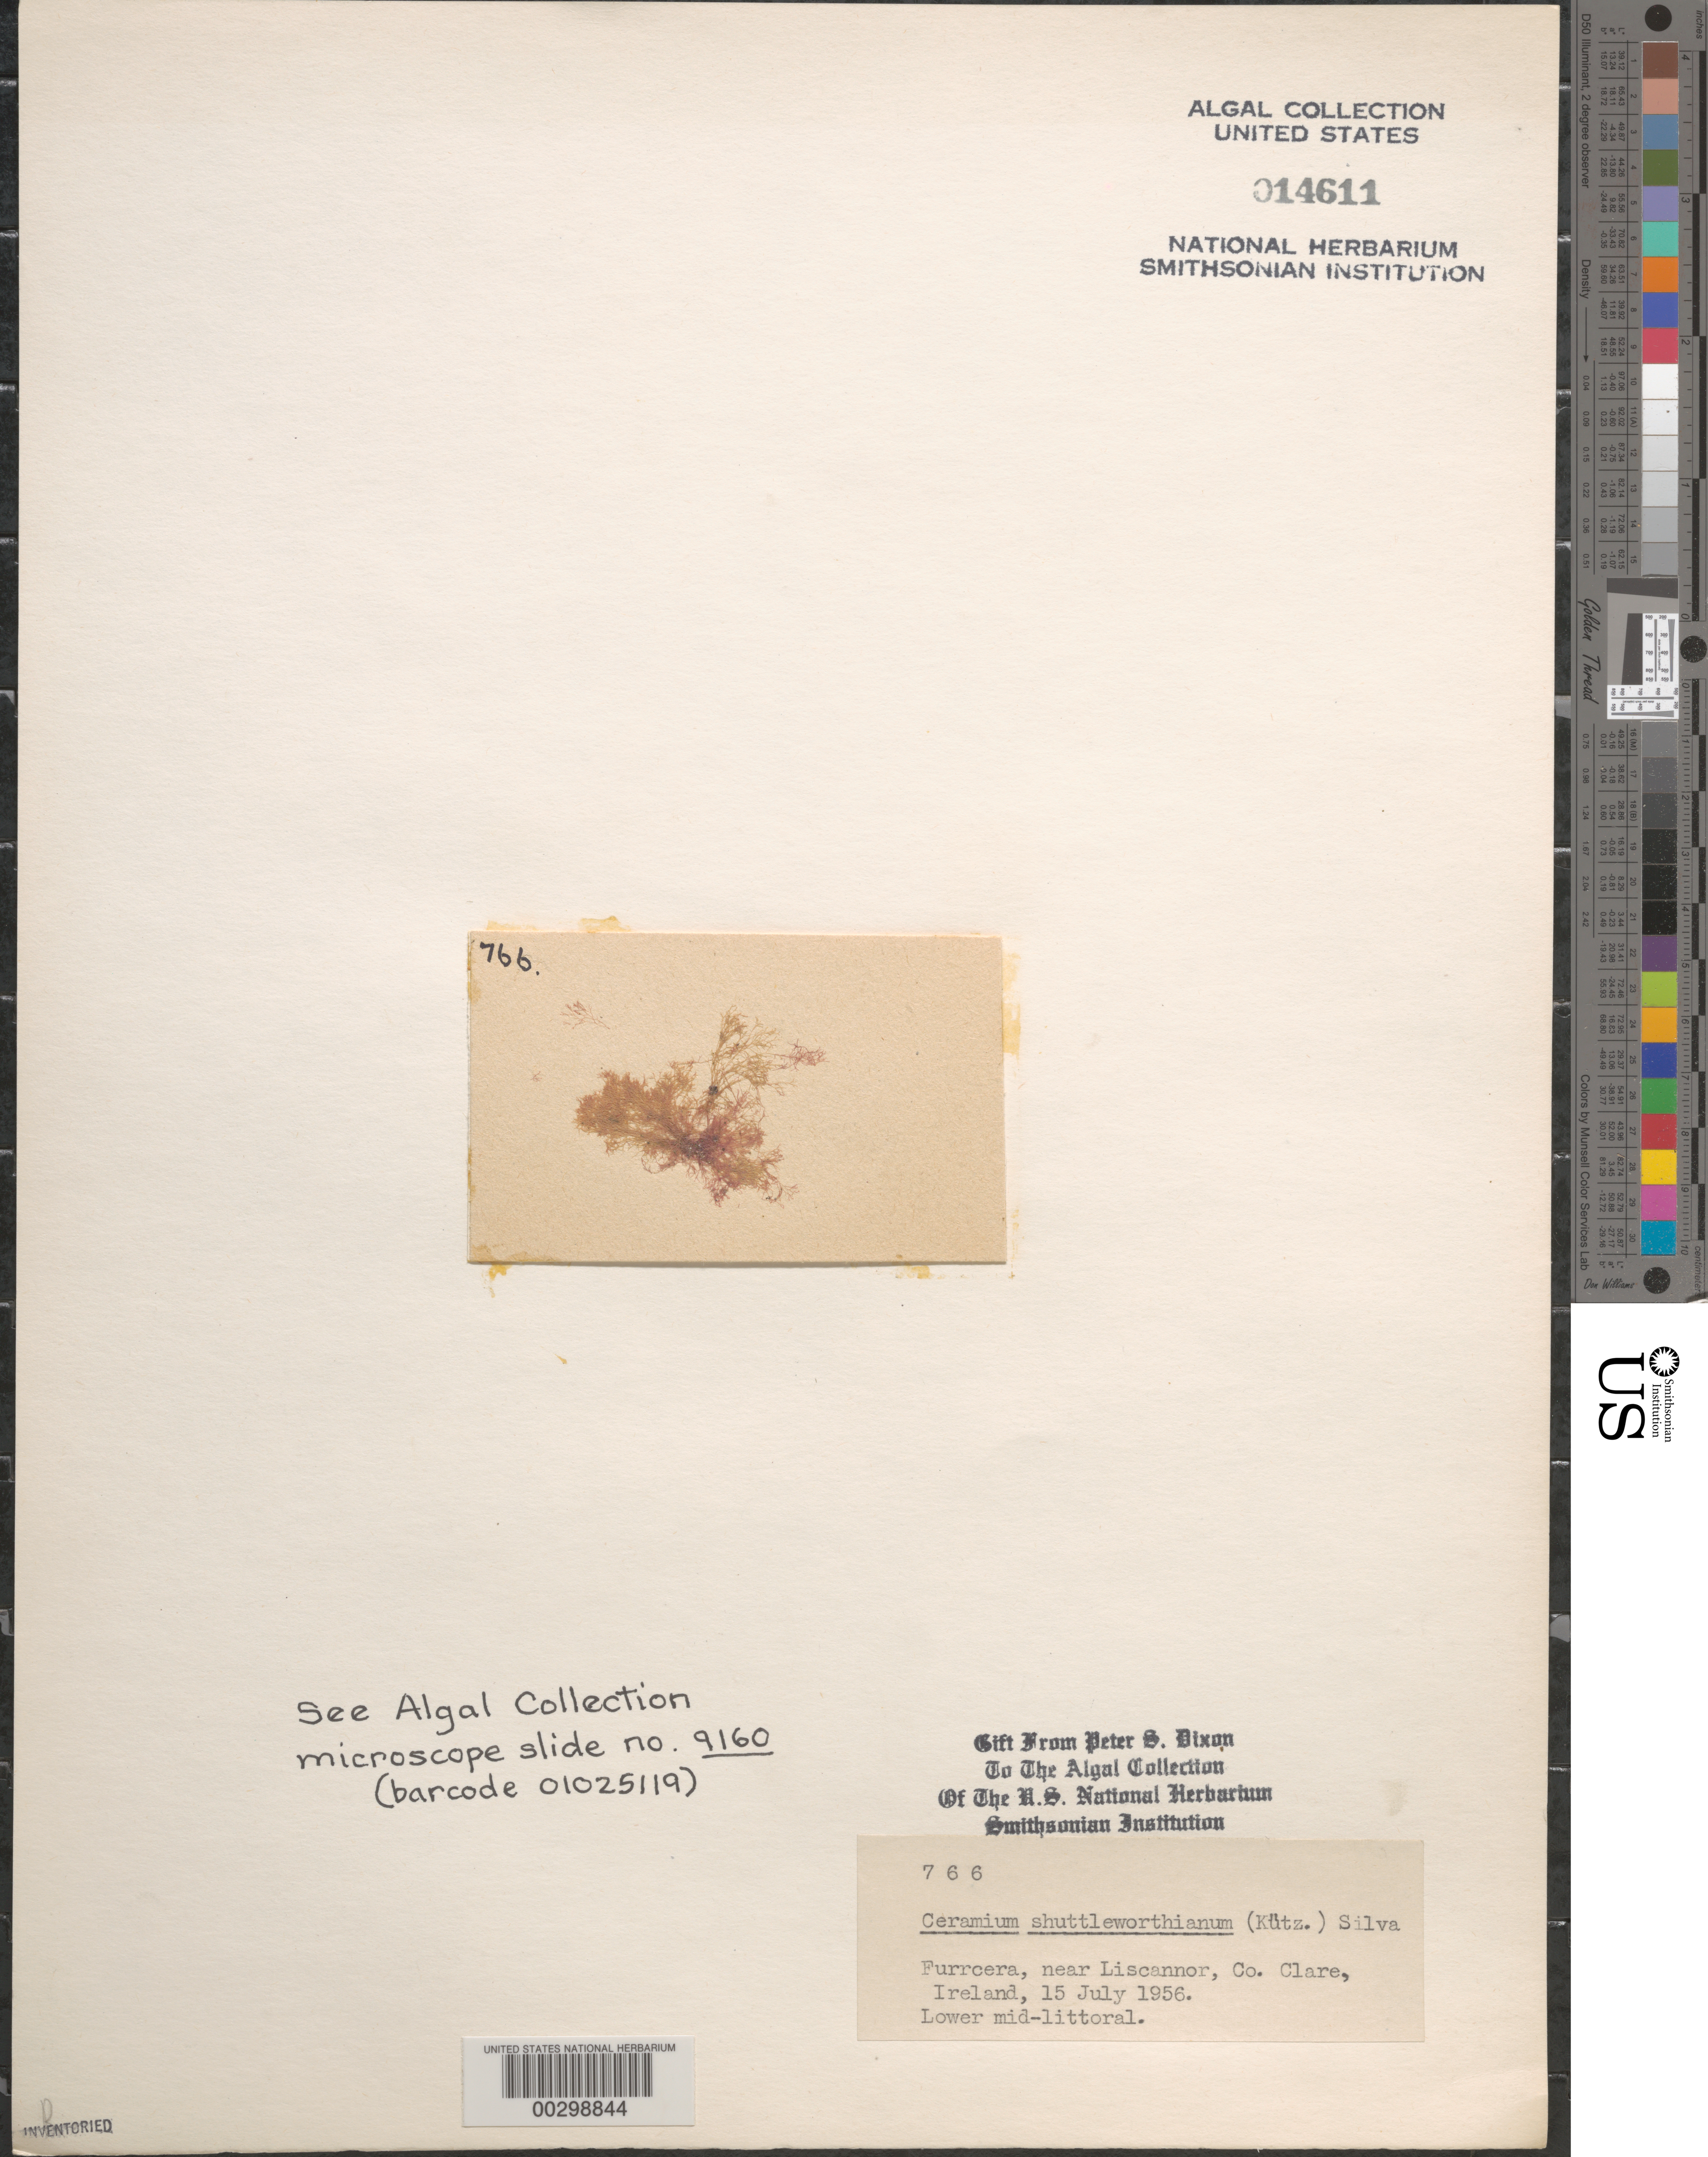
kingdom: Plantae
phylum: Rhodophyta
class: Florideophyceae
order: Ceramiales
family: Ceramiaceae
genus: Ceramium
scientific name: Ceramium shuttleworthianum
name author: (Kütz.) Rabenh.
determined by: Dixon, P. S.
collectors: P. S. Dixon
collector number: PSD 766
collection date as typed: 15 Jul 1956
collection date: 1956-07-15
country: Ireland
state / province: Munster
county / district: Clare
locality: Furrcera, near Liscannor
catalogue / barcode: US 14611